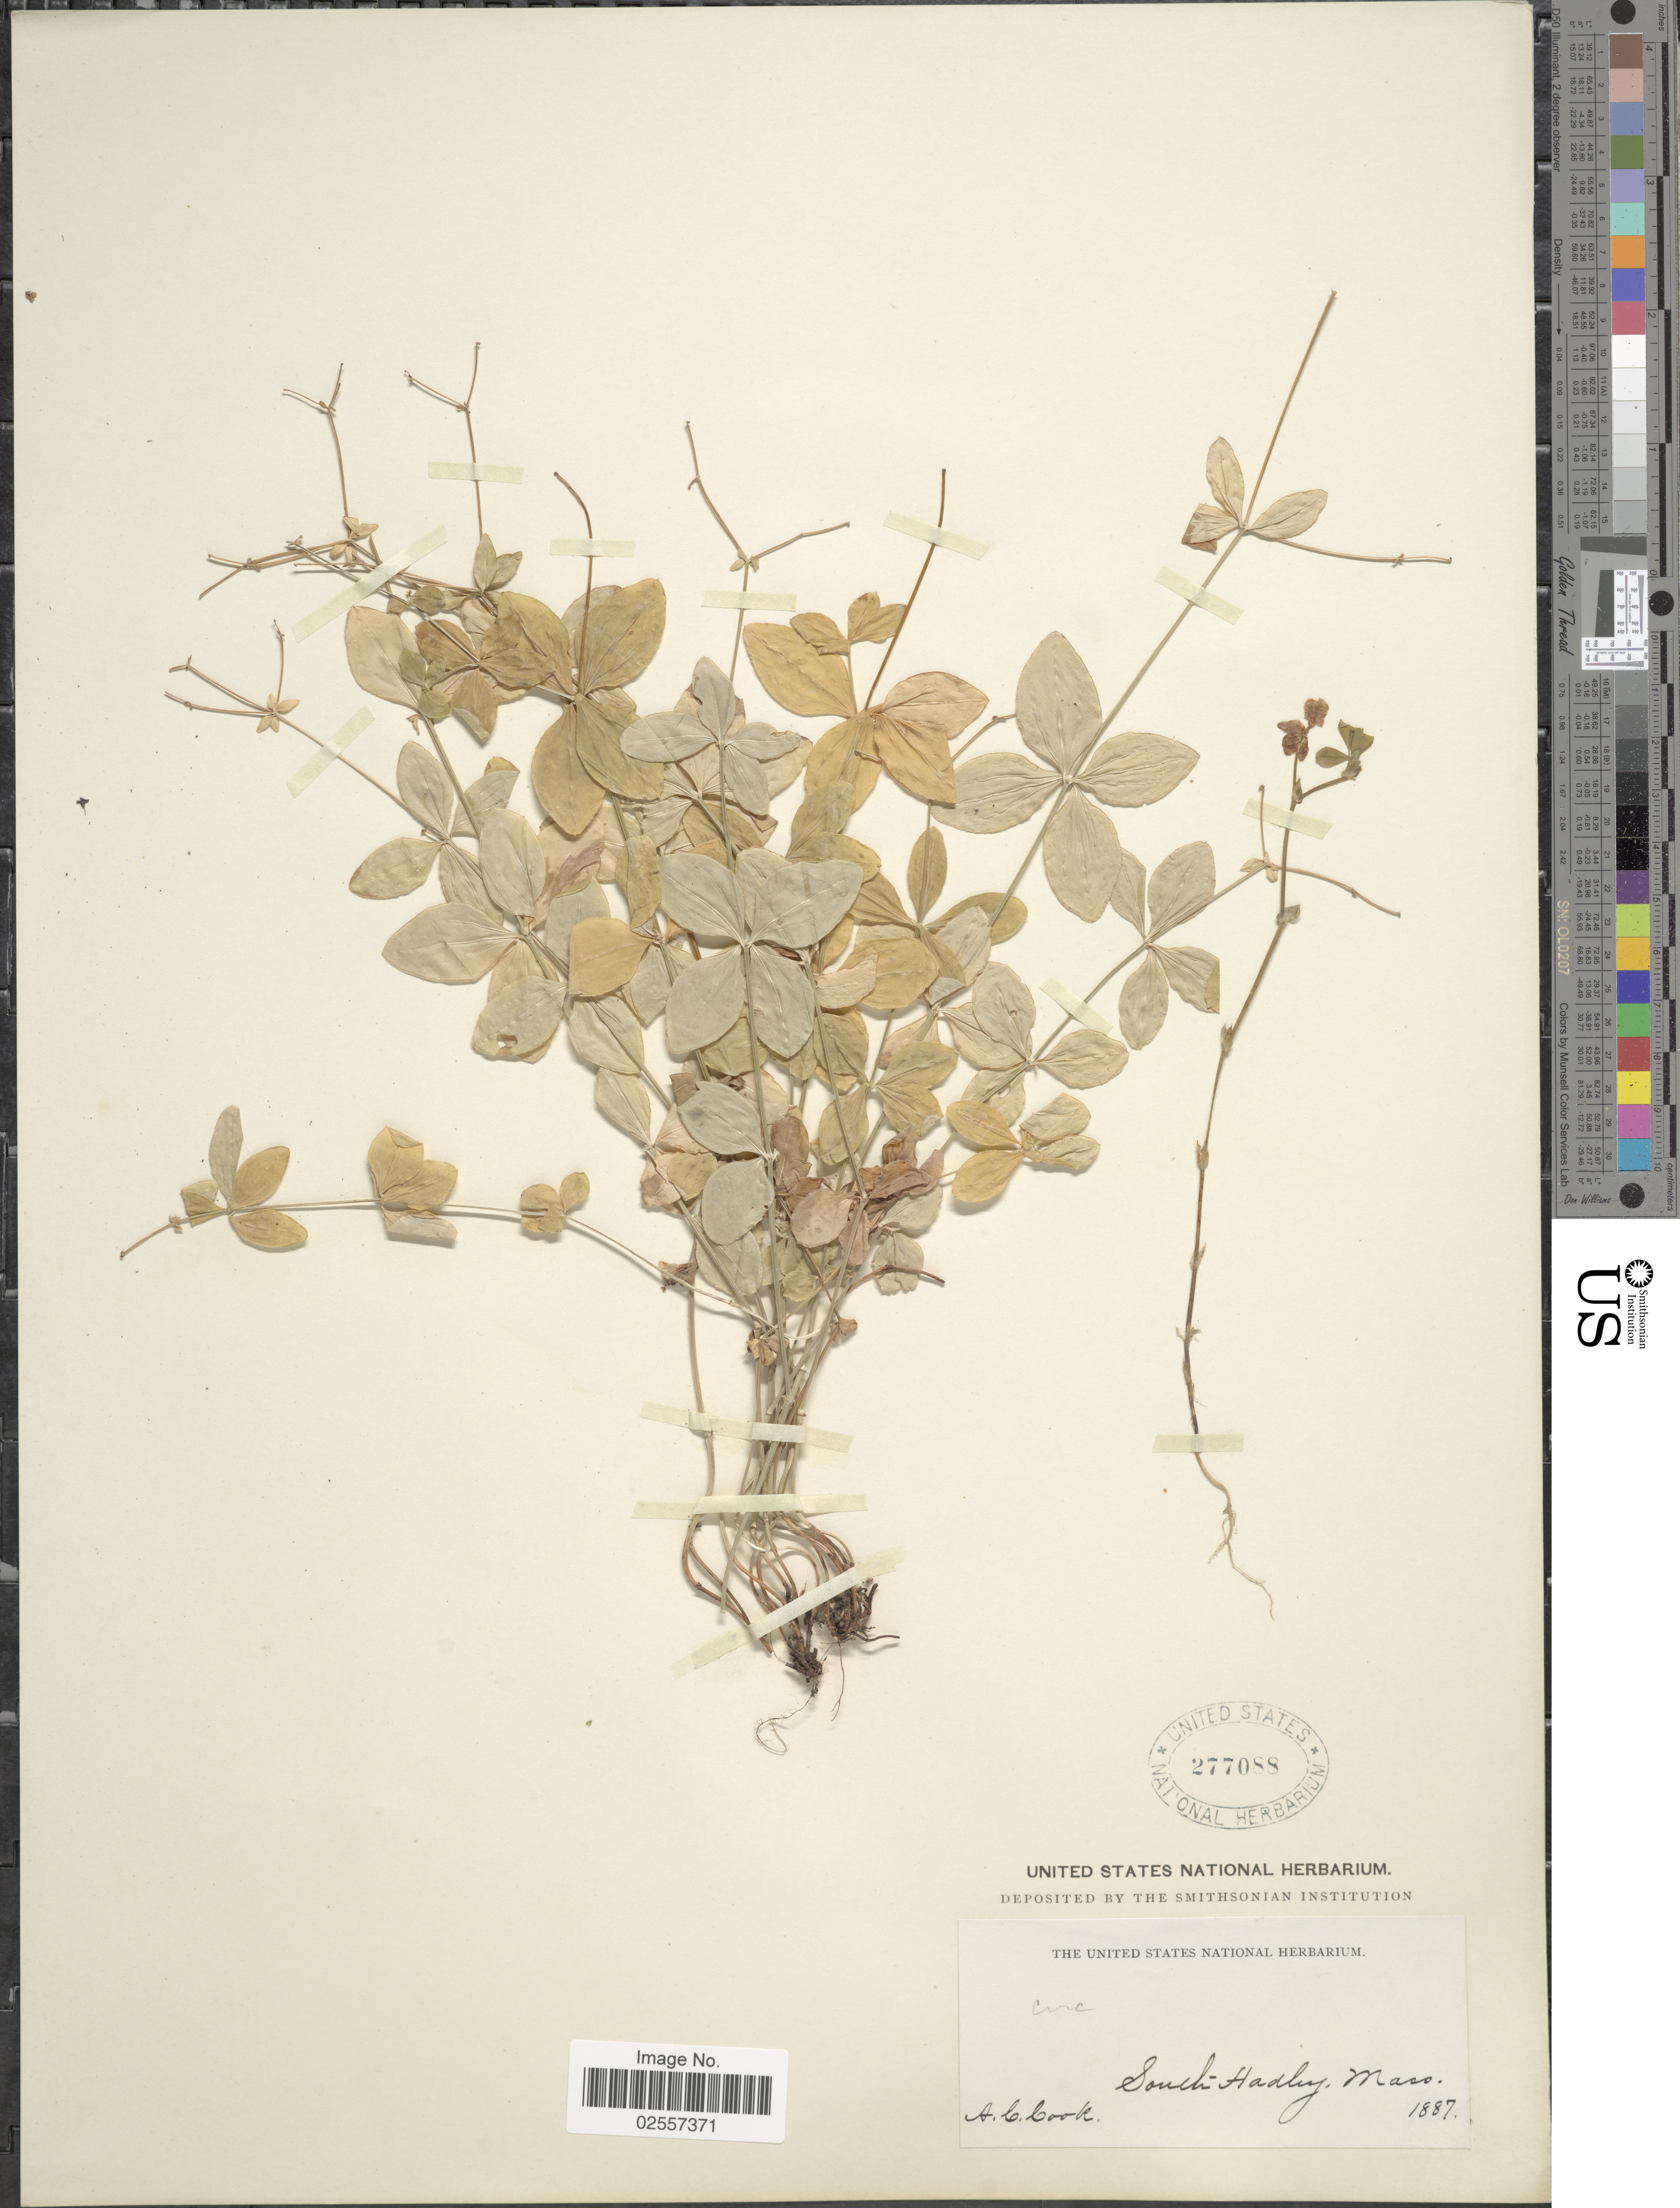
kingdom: Plantae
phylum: Tracheophyta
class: Magnoliopsida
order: Gentianales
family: Rubiaceae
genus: Galium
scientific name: Galium circaezans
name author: Michx.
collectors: A. Cook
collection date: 1887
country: United States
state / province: Massachusetts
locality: South Hadley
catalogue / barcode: US 277088